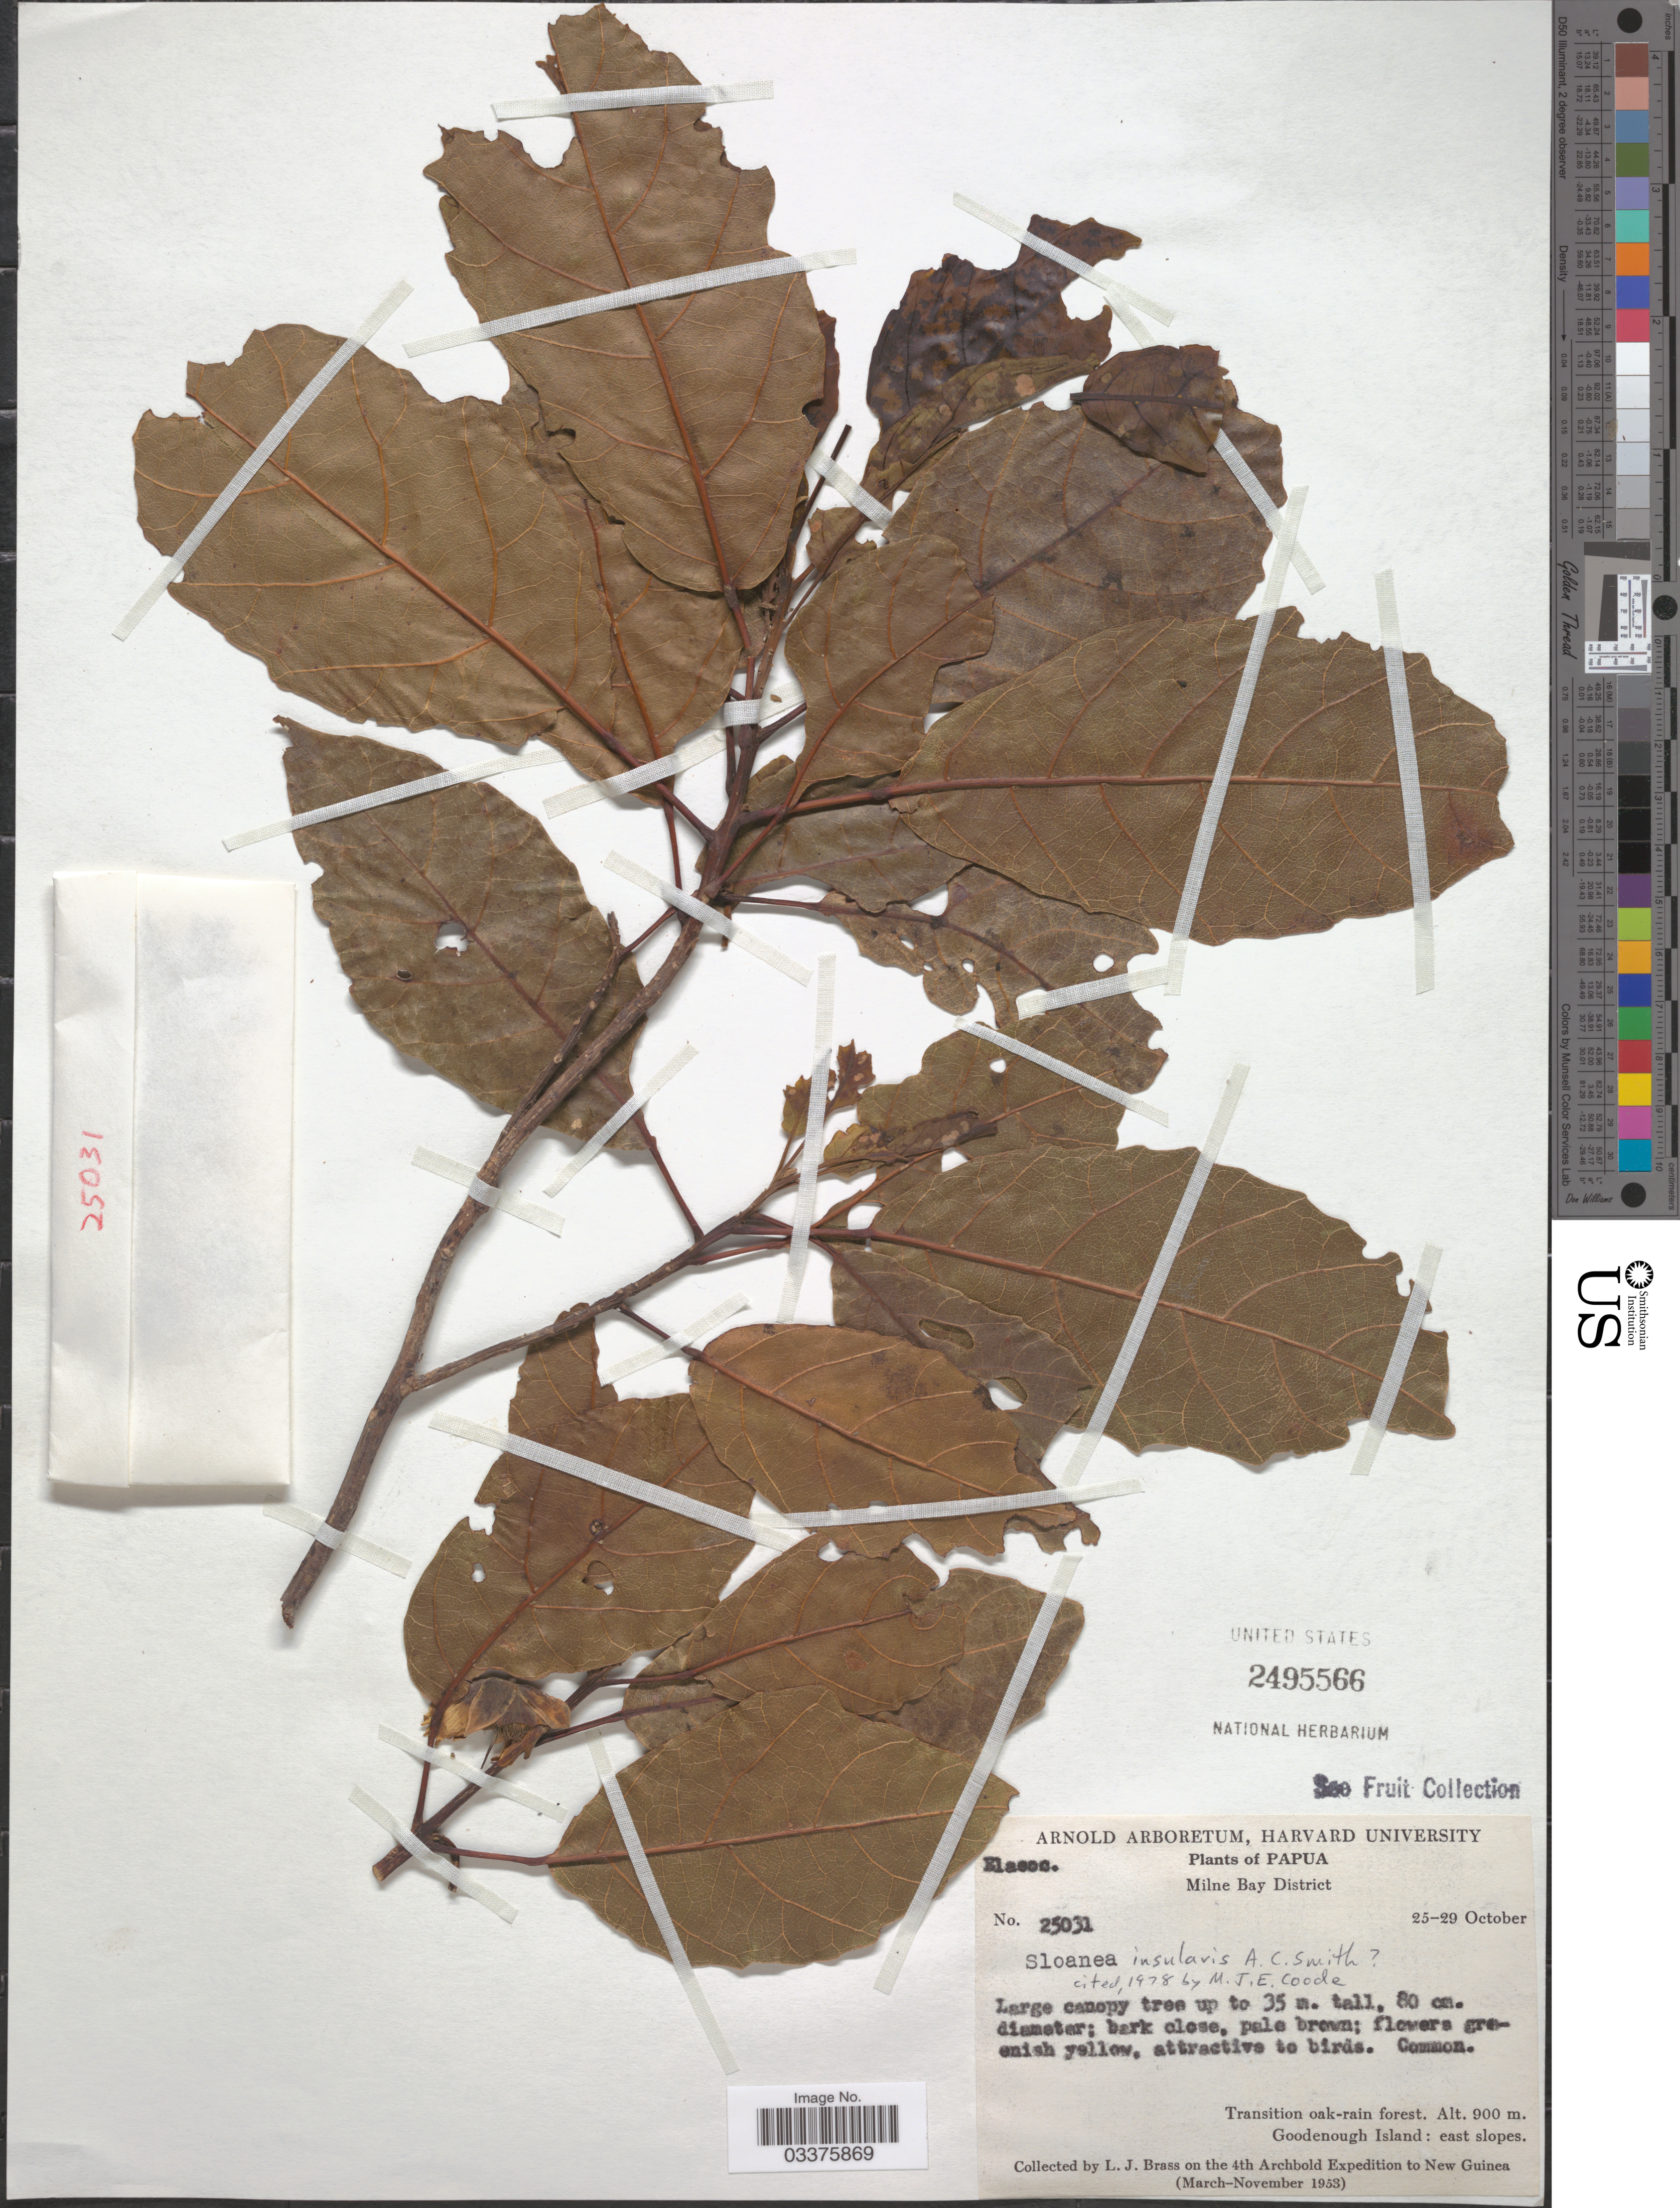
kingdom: Plantae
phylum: Tracheophyta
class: Magnoliopsida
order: Oxalidales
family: Elaeocarpaceae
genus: Sloanea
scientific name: Sloanea insularis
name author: A.C. Sm.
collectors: L. J. Brass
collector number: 25031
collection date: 1953-10-25/1953-10-29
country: Papua New Guinea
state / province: Milne Bay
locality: Papua. Milne Bay District. Goodenough Island: east slopes. New Guinea.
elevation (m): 900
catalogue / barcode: US 2495566